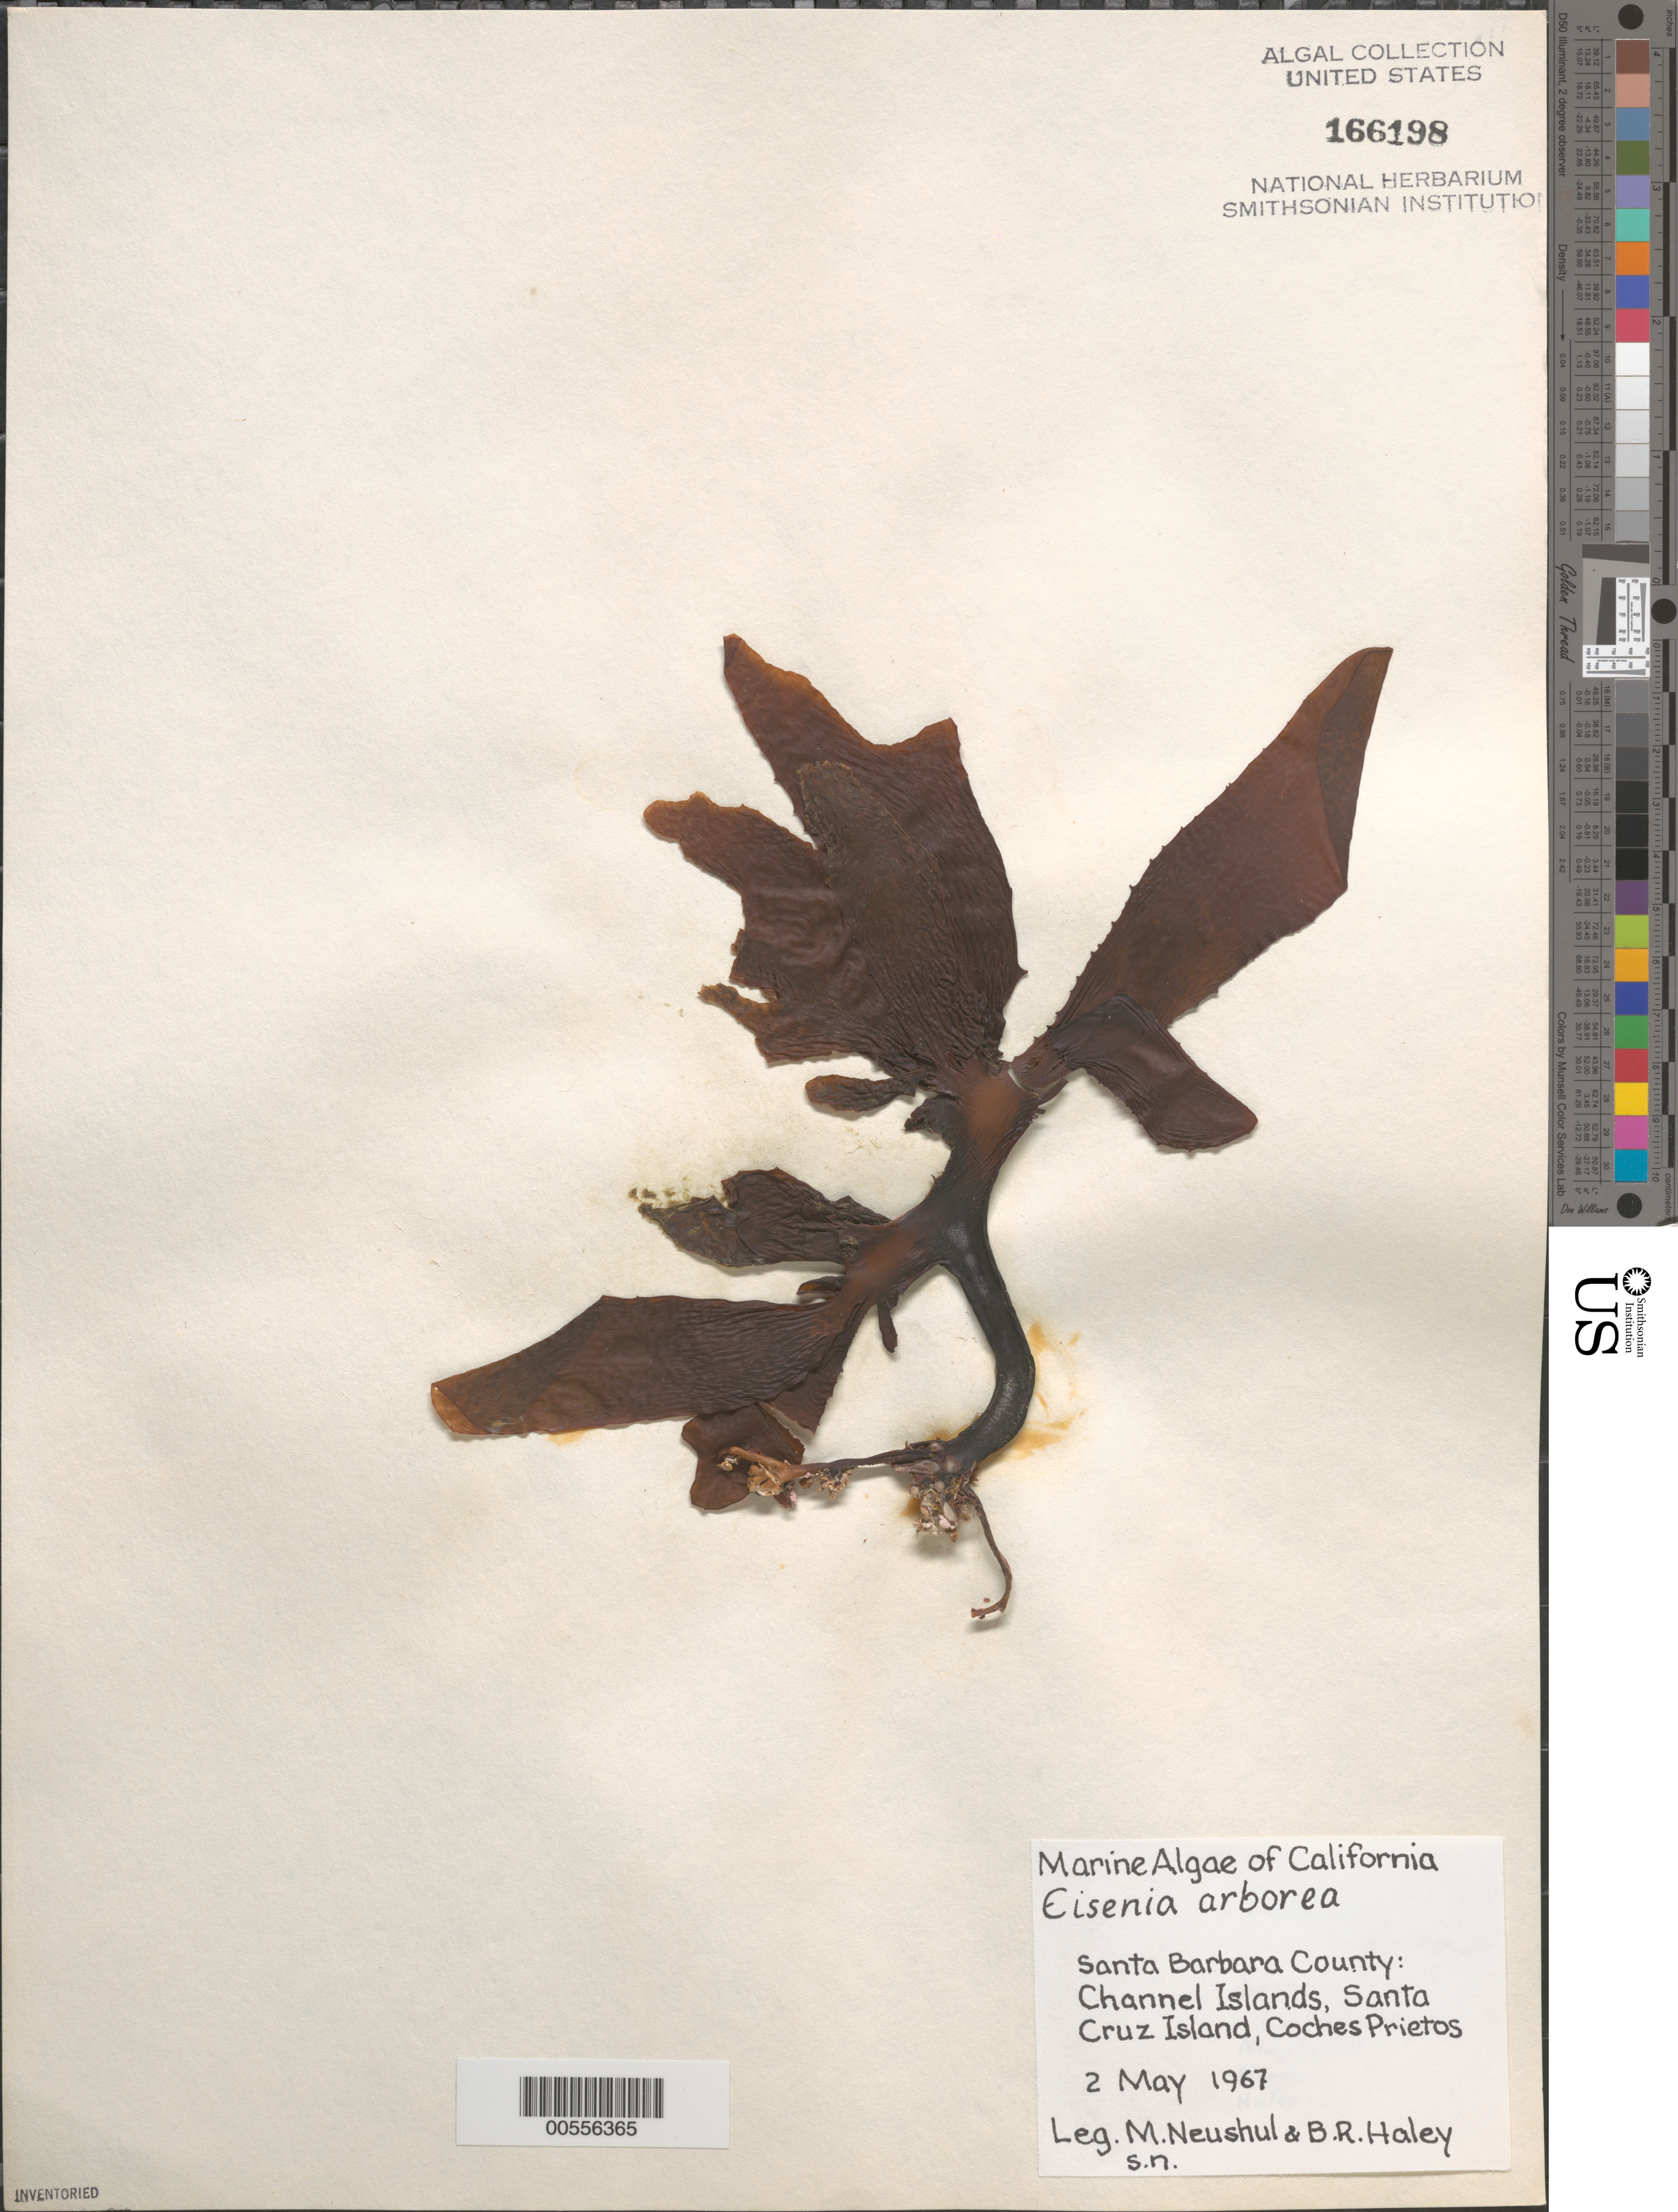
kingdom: Chromista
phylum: Ochrophyta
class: Phaeophyceae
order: Laminariales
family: Lessoniaceae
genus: Eisenia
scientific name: Eisenia arborea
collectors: M. Neushul & B. Haley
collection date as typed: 02 May 1967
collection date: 1967-05-02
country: United States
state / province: California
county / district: Santa Barbara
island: Santa Cruz Island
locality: Coches Prietos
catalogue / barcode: US 166198